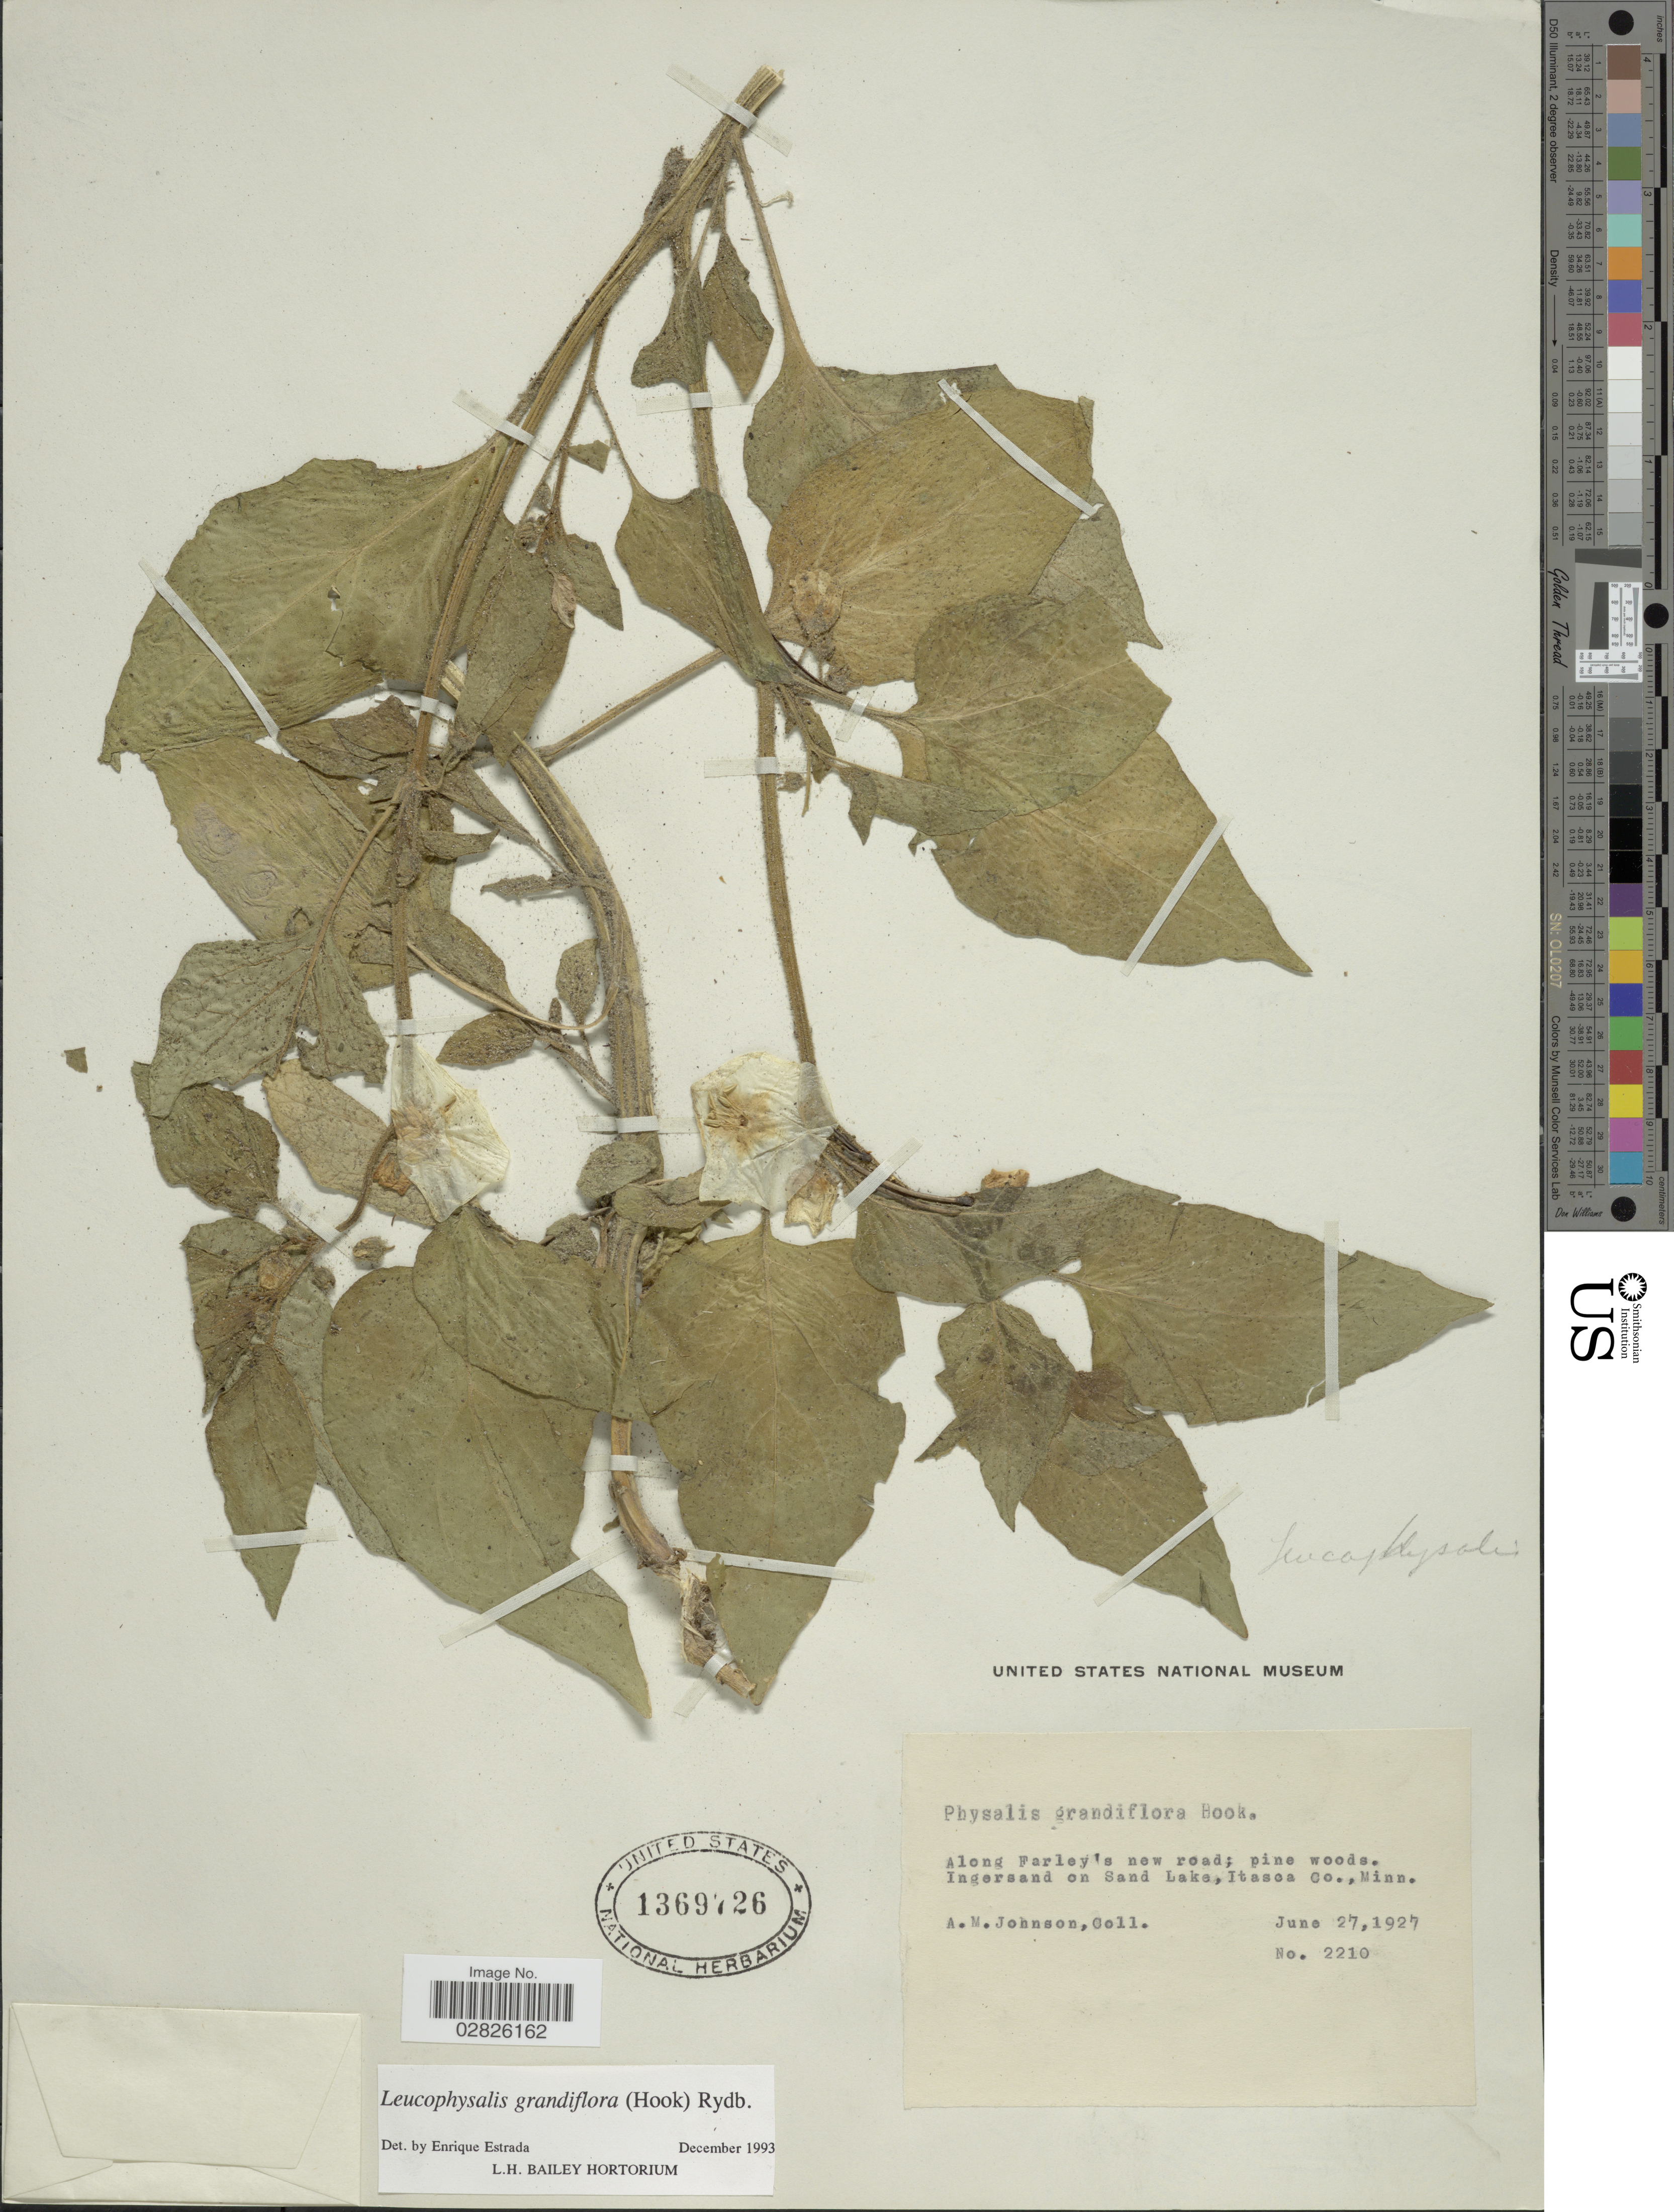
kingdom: Plantae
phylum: Tracheophyta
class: Magnoliopsida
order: Solanales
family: Solanaceae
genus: Leucophysalis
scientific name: Leucophysalis grandiflora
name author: (Hook.) Rydb.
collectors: A. M. Johnson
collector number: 2210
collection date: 1927-06-27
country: United States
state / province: Minnesota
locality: Along Farley's new road, Ingersand on Sand Lake, Itasca Co.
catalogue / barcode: US 1369726